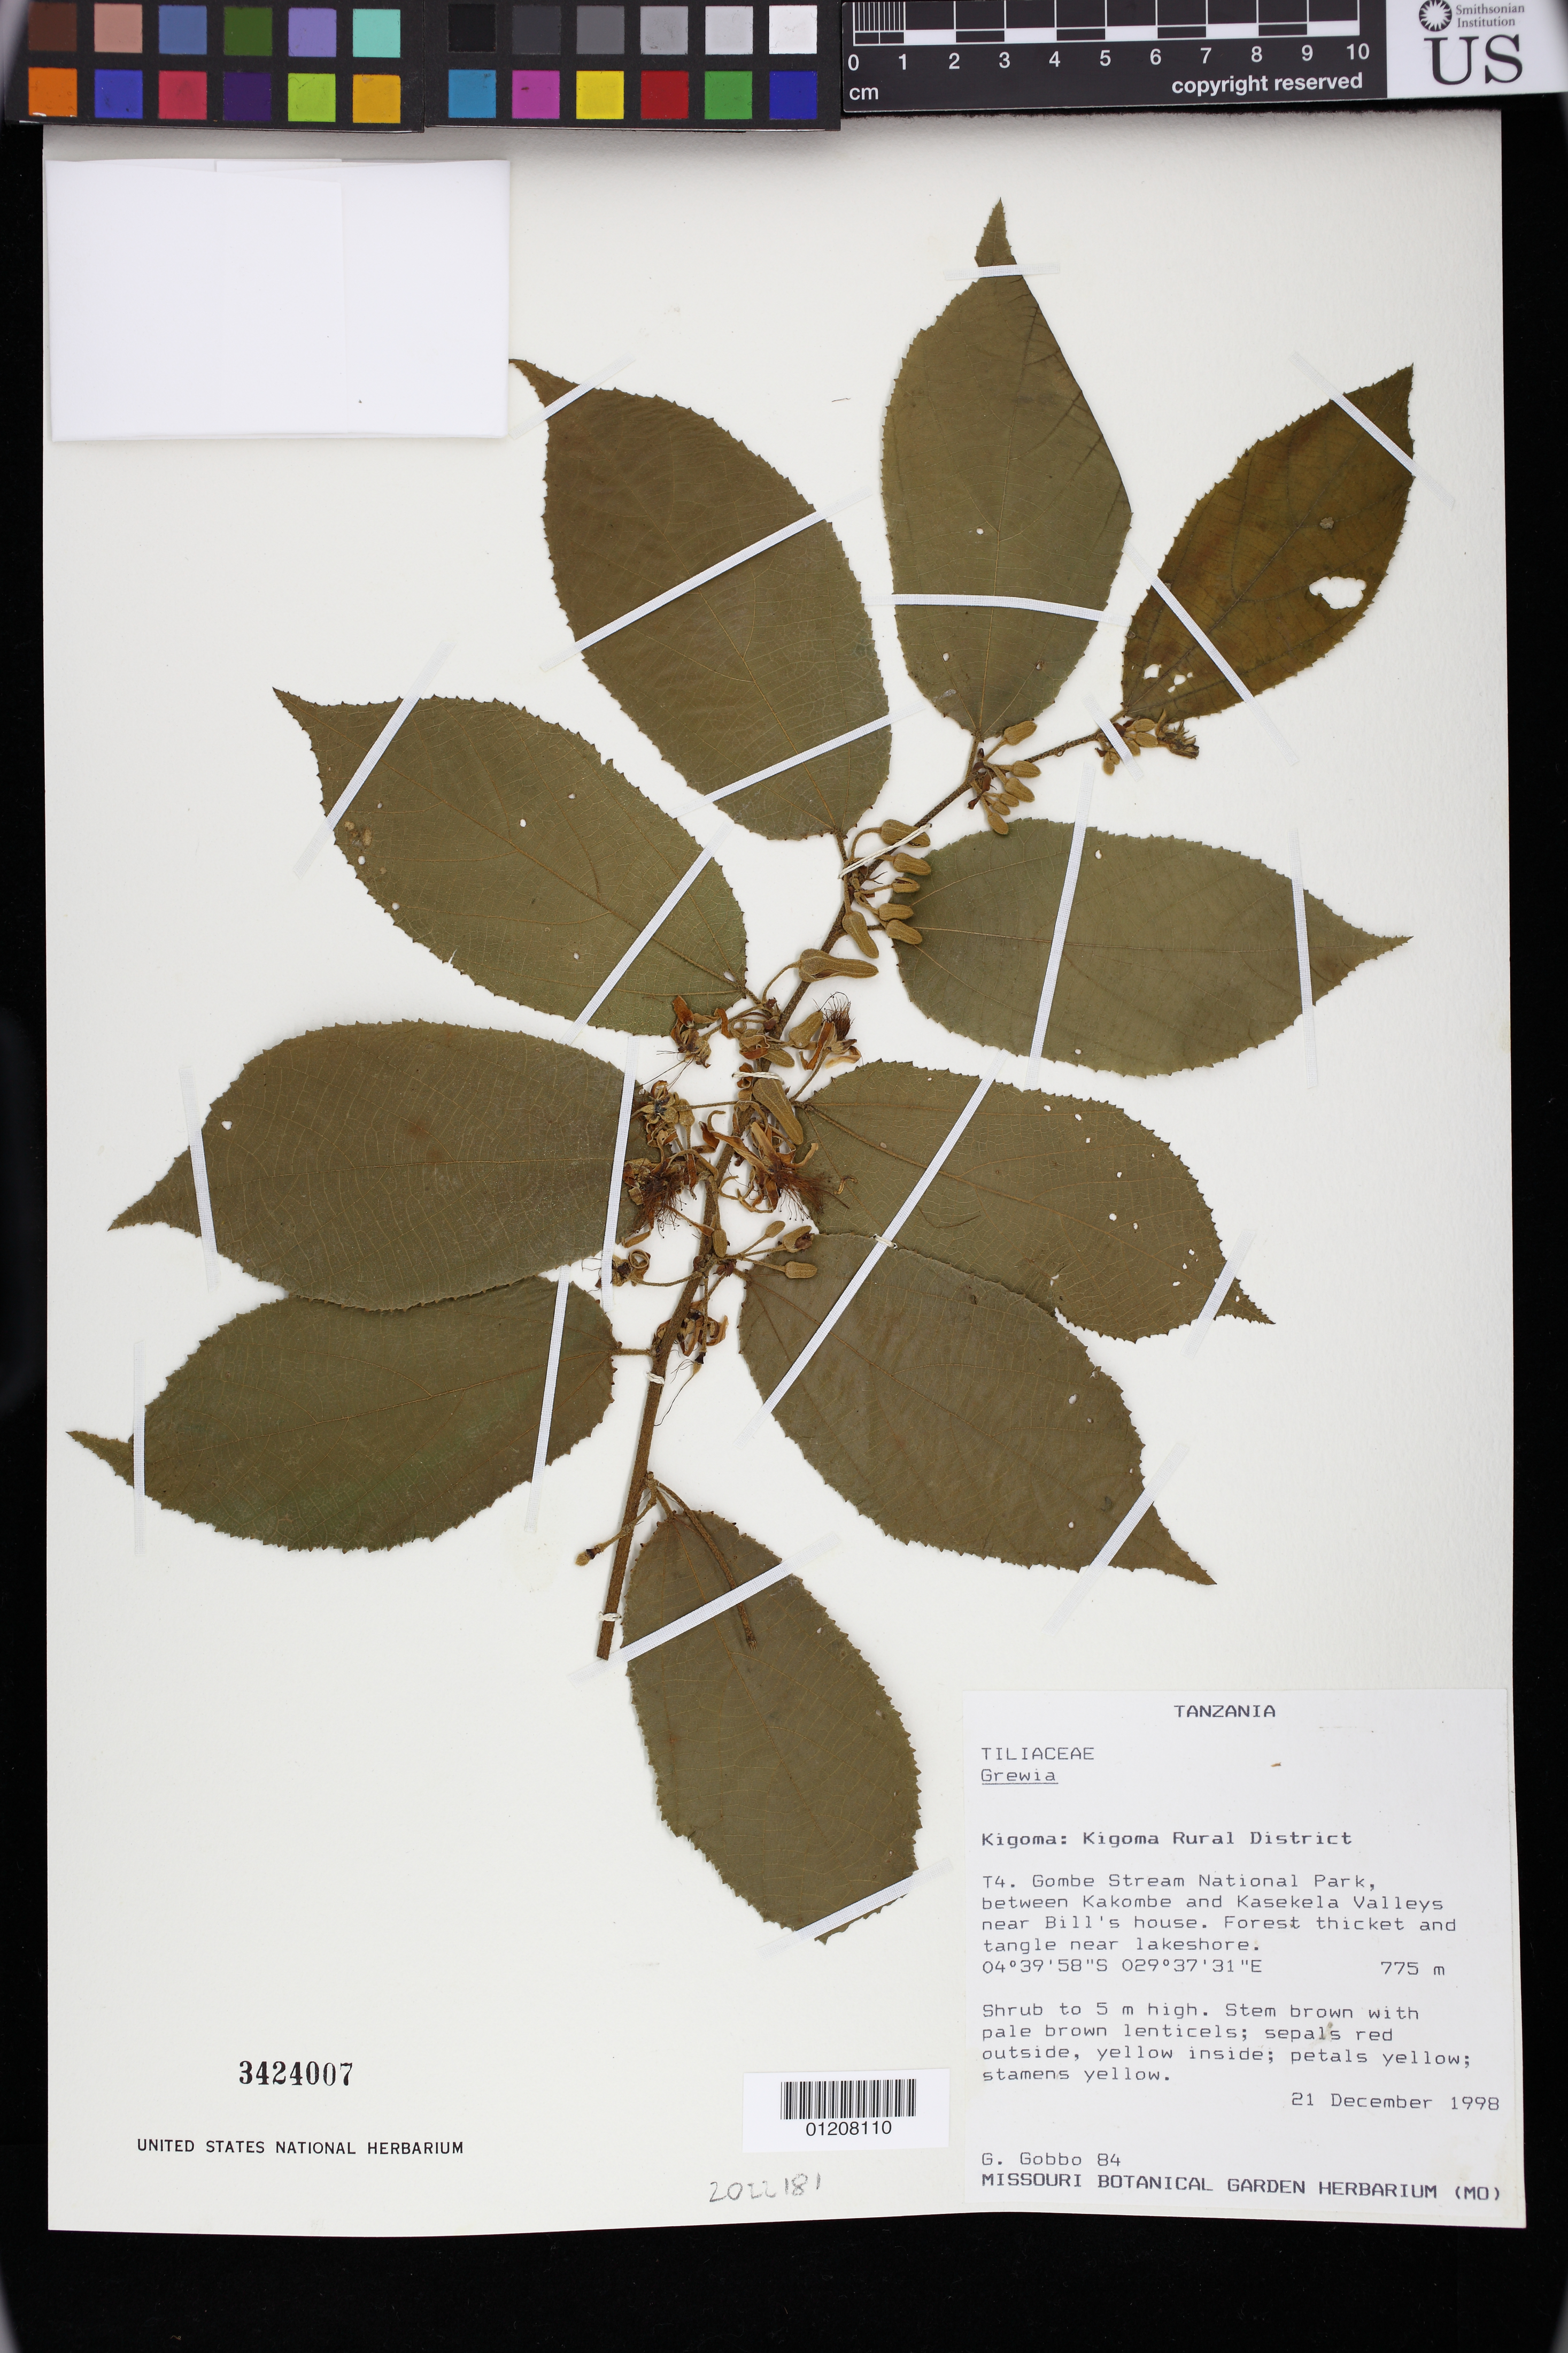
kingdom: Plantae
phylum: Tracheophyta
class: Magnoliopsida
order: Malvales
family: Malvaceae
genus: Grewia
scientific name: Grewia sp.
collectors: G. Gobbo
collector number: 84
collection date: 1998-12-21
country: Tanzania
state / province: Kigoma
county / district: Kigoma Rural District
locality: T4. Gombe Stream National Park, between Kakombe and Kasekela Valleys near Bill's house. Forest thicket and tangle near lakeshore.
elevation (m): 775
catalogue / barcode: US 3424007